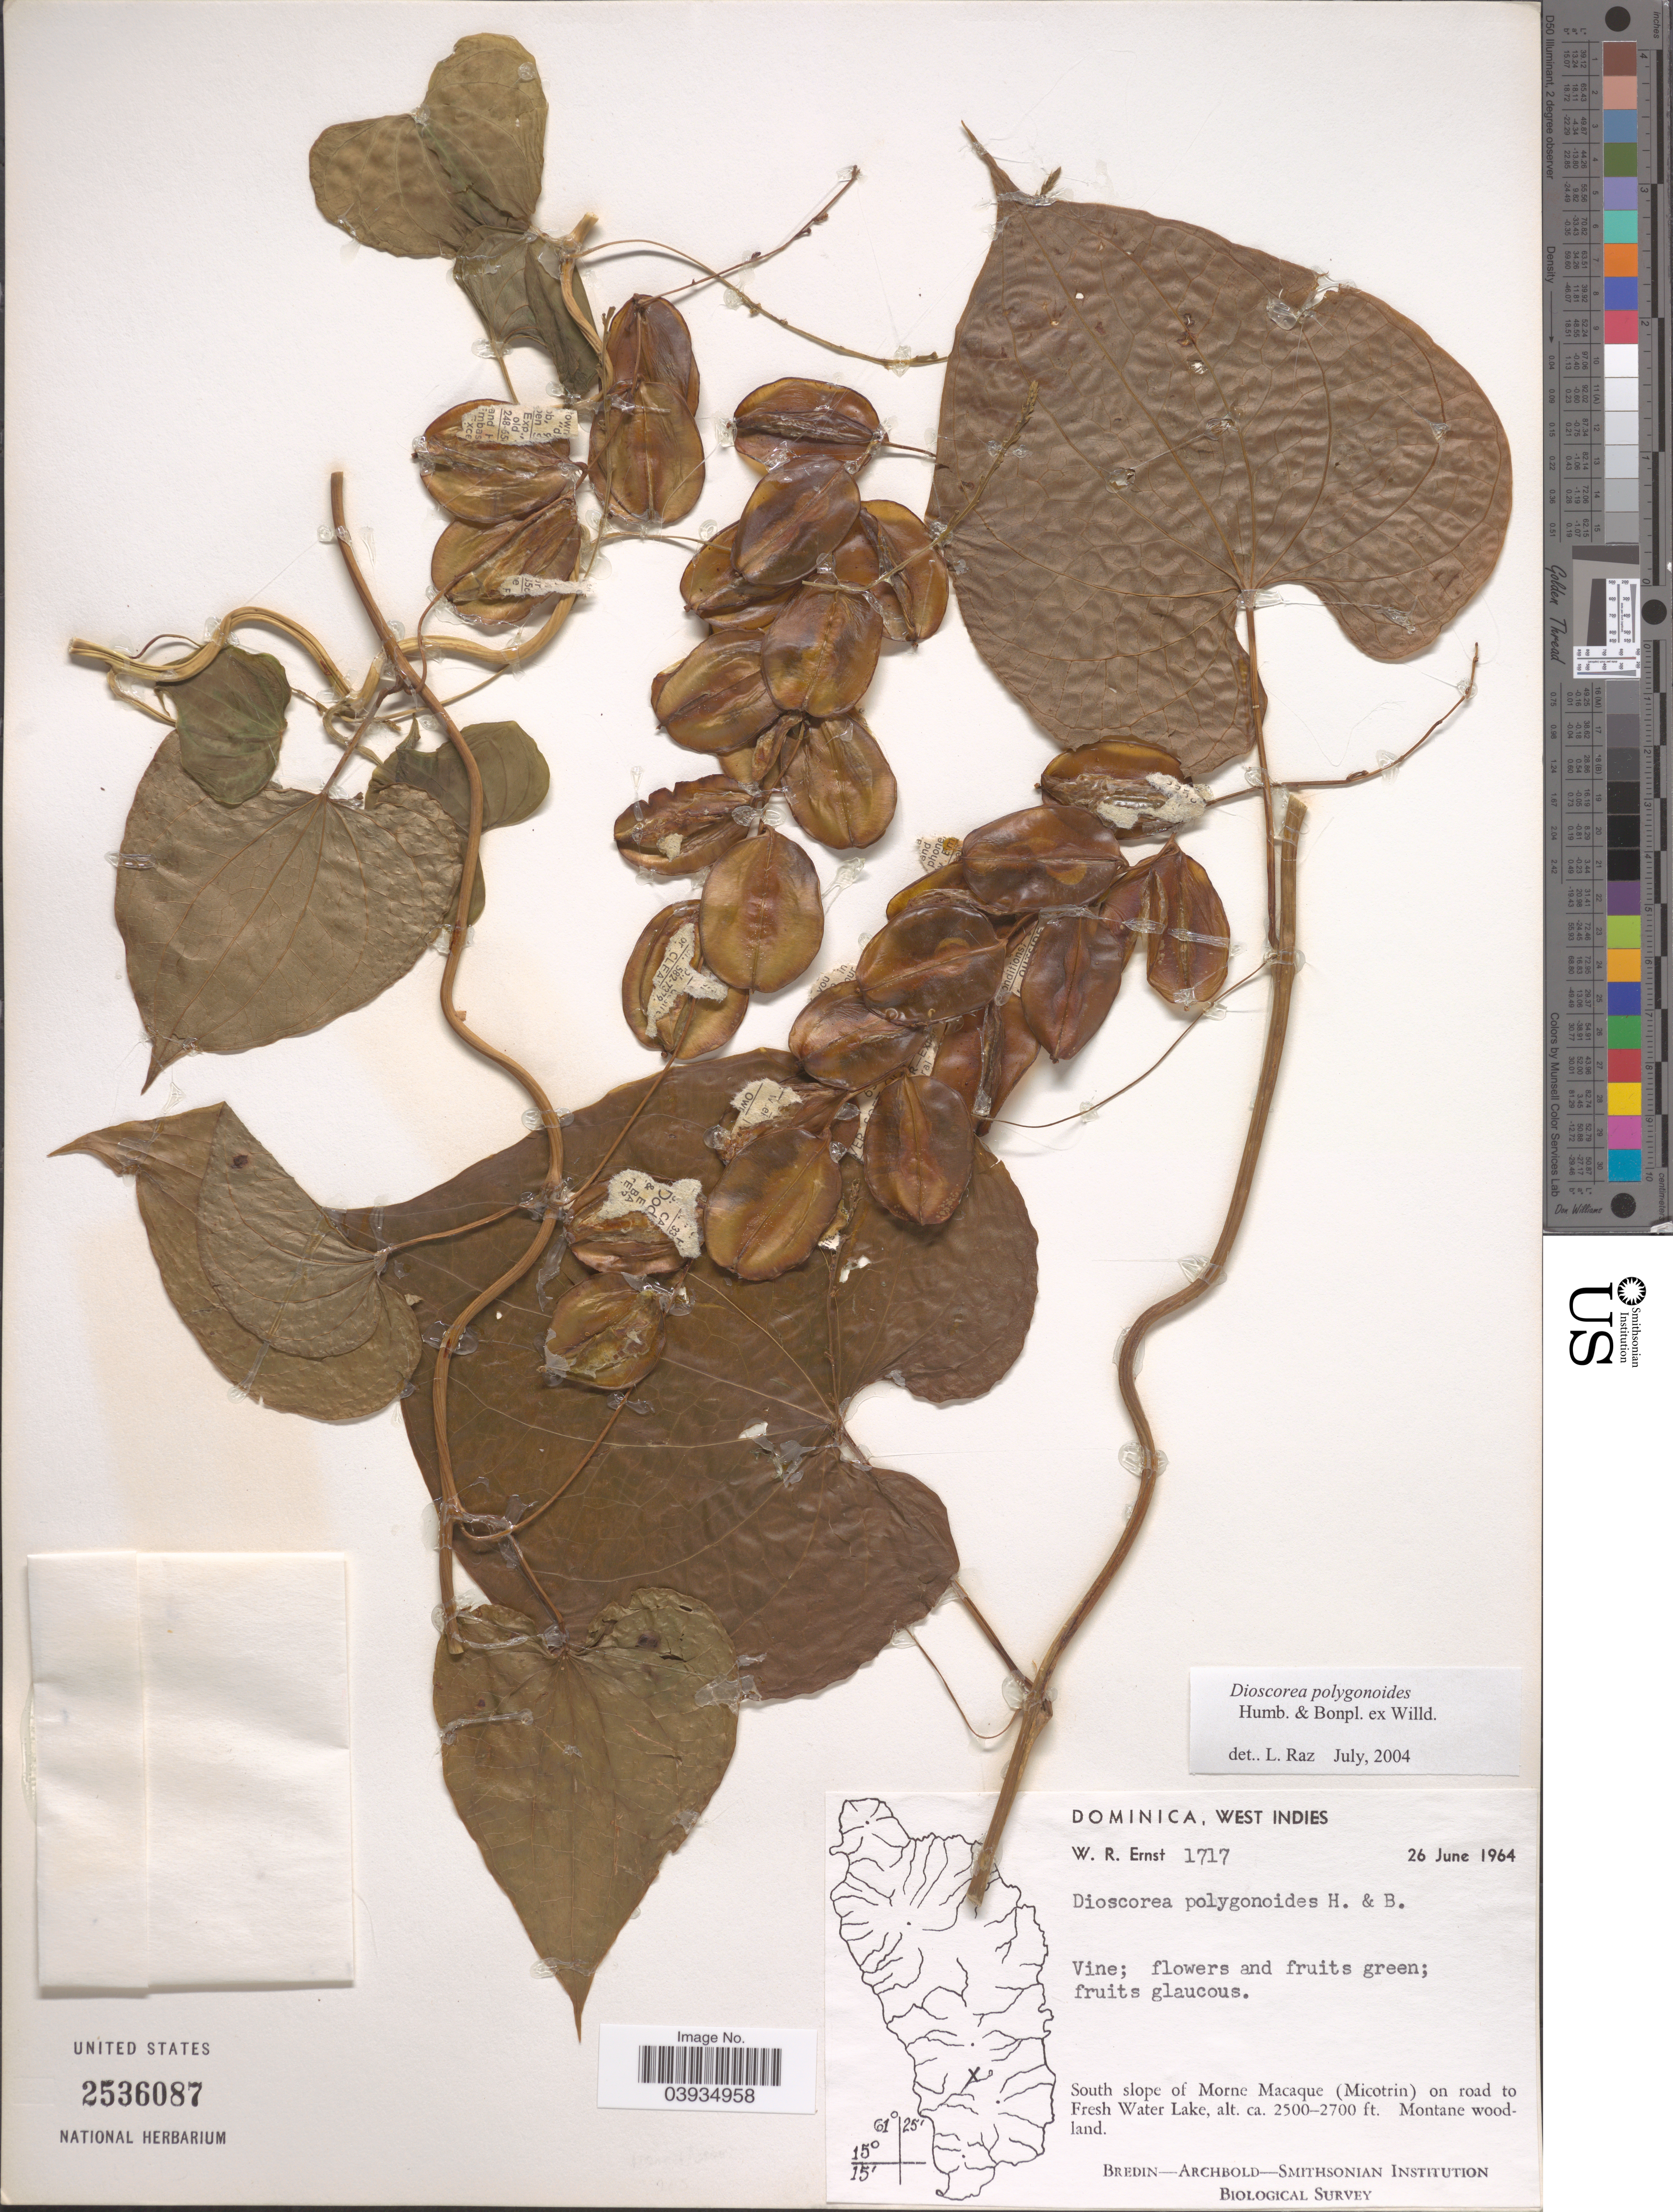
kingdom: Plantae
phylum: Tracheophyta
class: Liliopsida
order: Dioscoreales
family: Dioscoreaceae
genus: Dioscorea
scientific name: Dioscorea polygonoides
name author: Humb. & Bonpl. ex Willd.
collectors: W. R. Ernst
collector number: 1717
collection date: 1964-06-26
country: Dominica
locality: West Indies. South slope of Morne Macaque (Micotrin) on road to Fresh Water Lake.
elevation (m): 762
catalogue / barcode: US 2536087